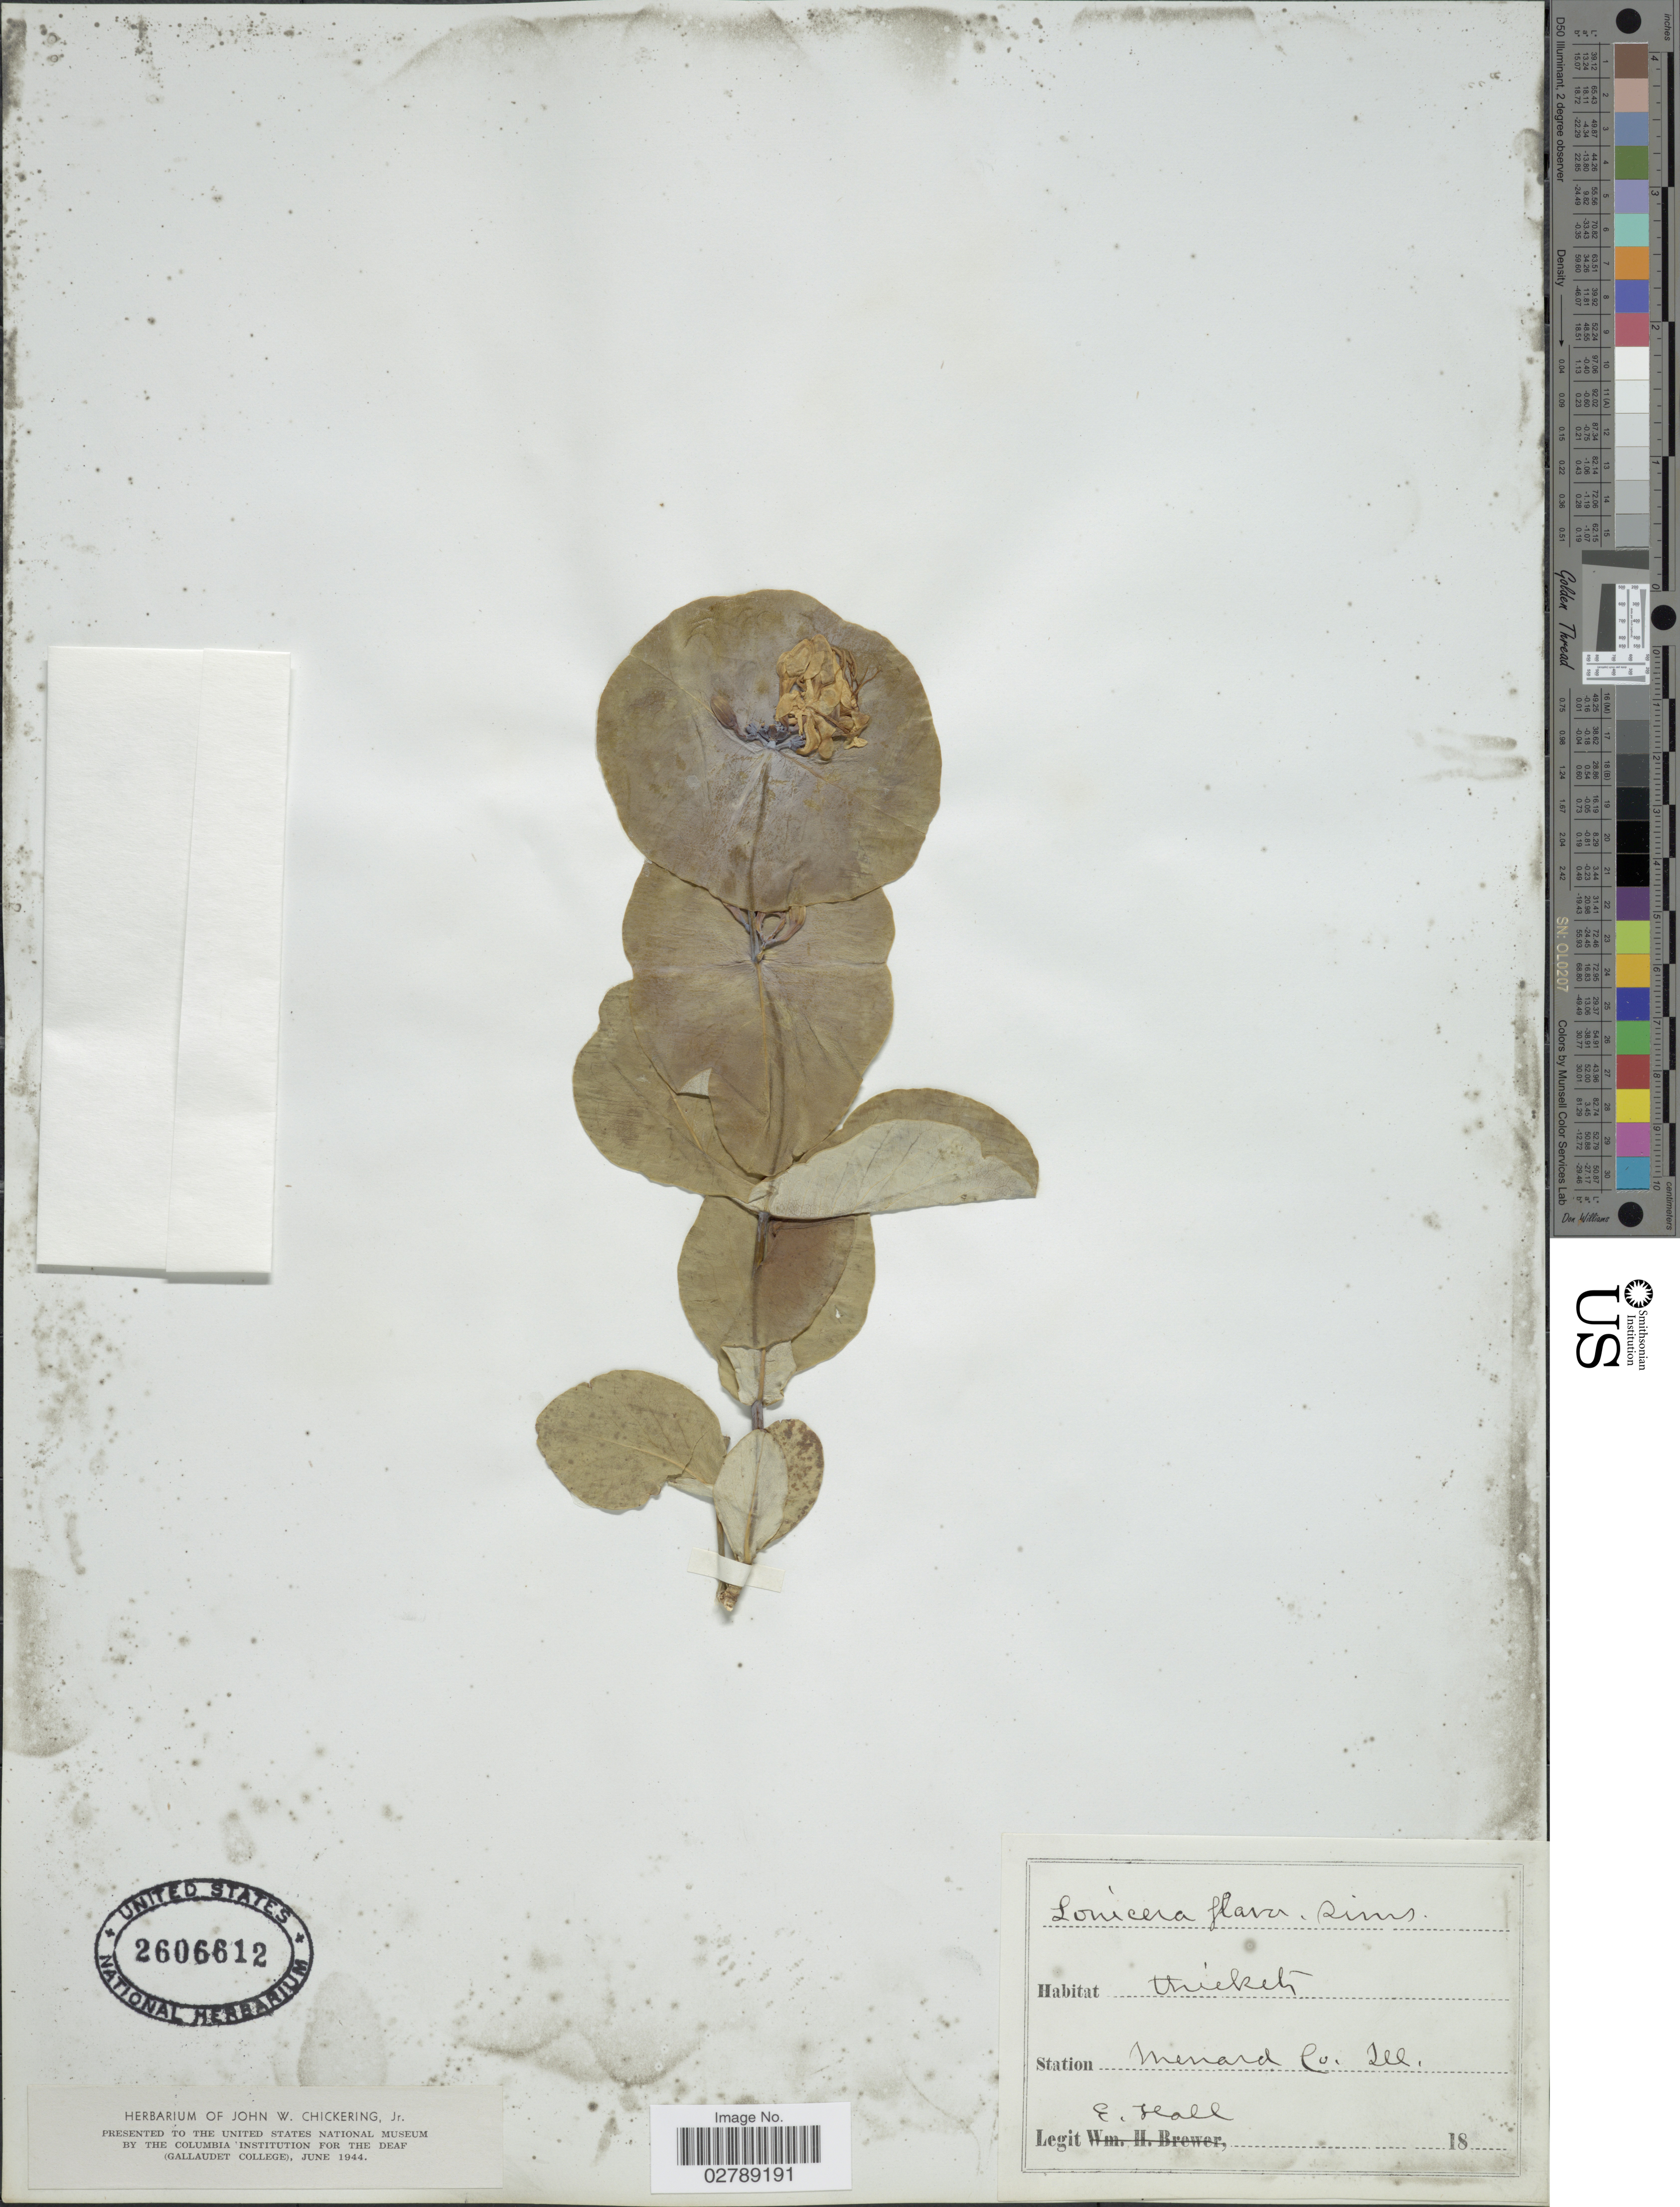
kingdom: Plantae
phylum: Tracheophyta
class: Magnoliopsida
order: Dipsacales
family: Caprifoliaceae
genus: Lonicera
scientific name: Lonicera flava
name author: Sims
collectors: E. Hall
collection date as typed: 18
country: United States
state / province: Illinois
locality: Station Menard Co. Ill.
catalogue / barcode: US 2606612